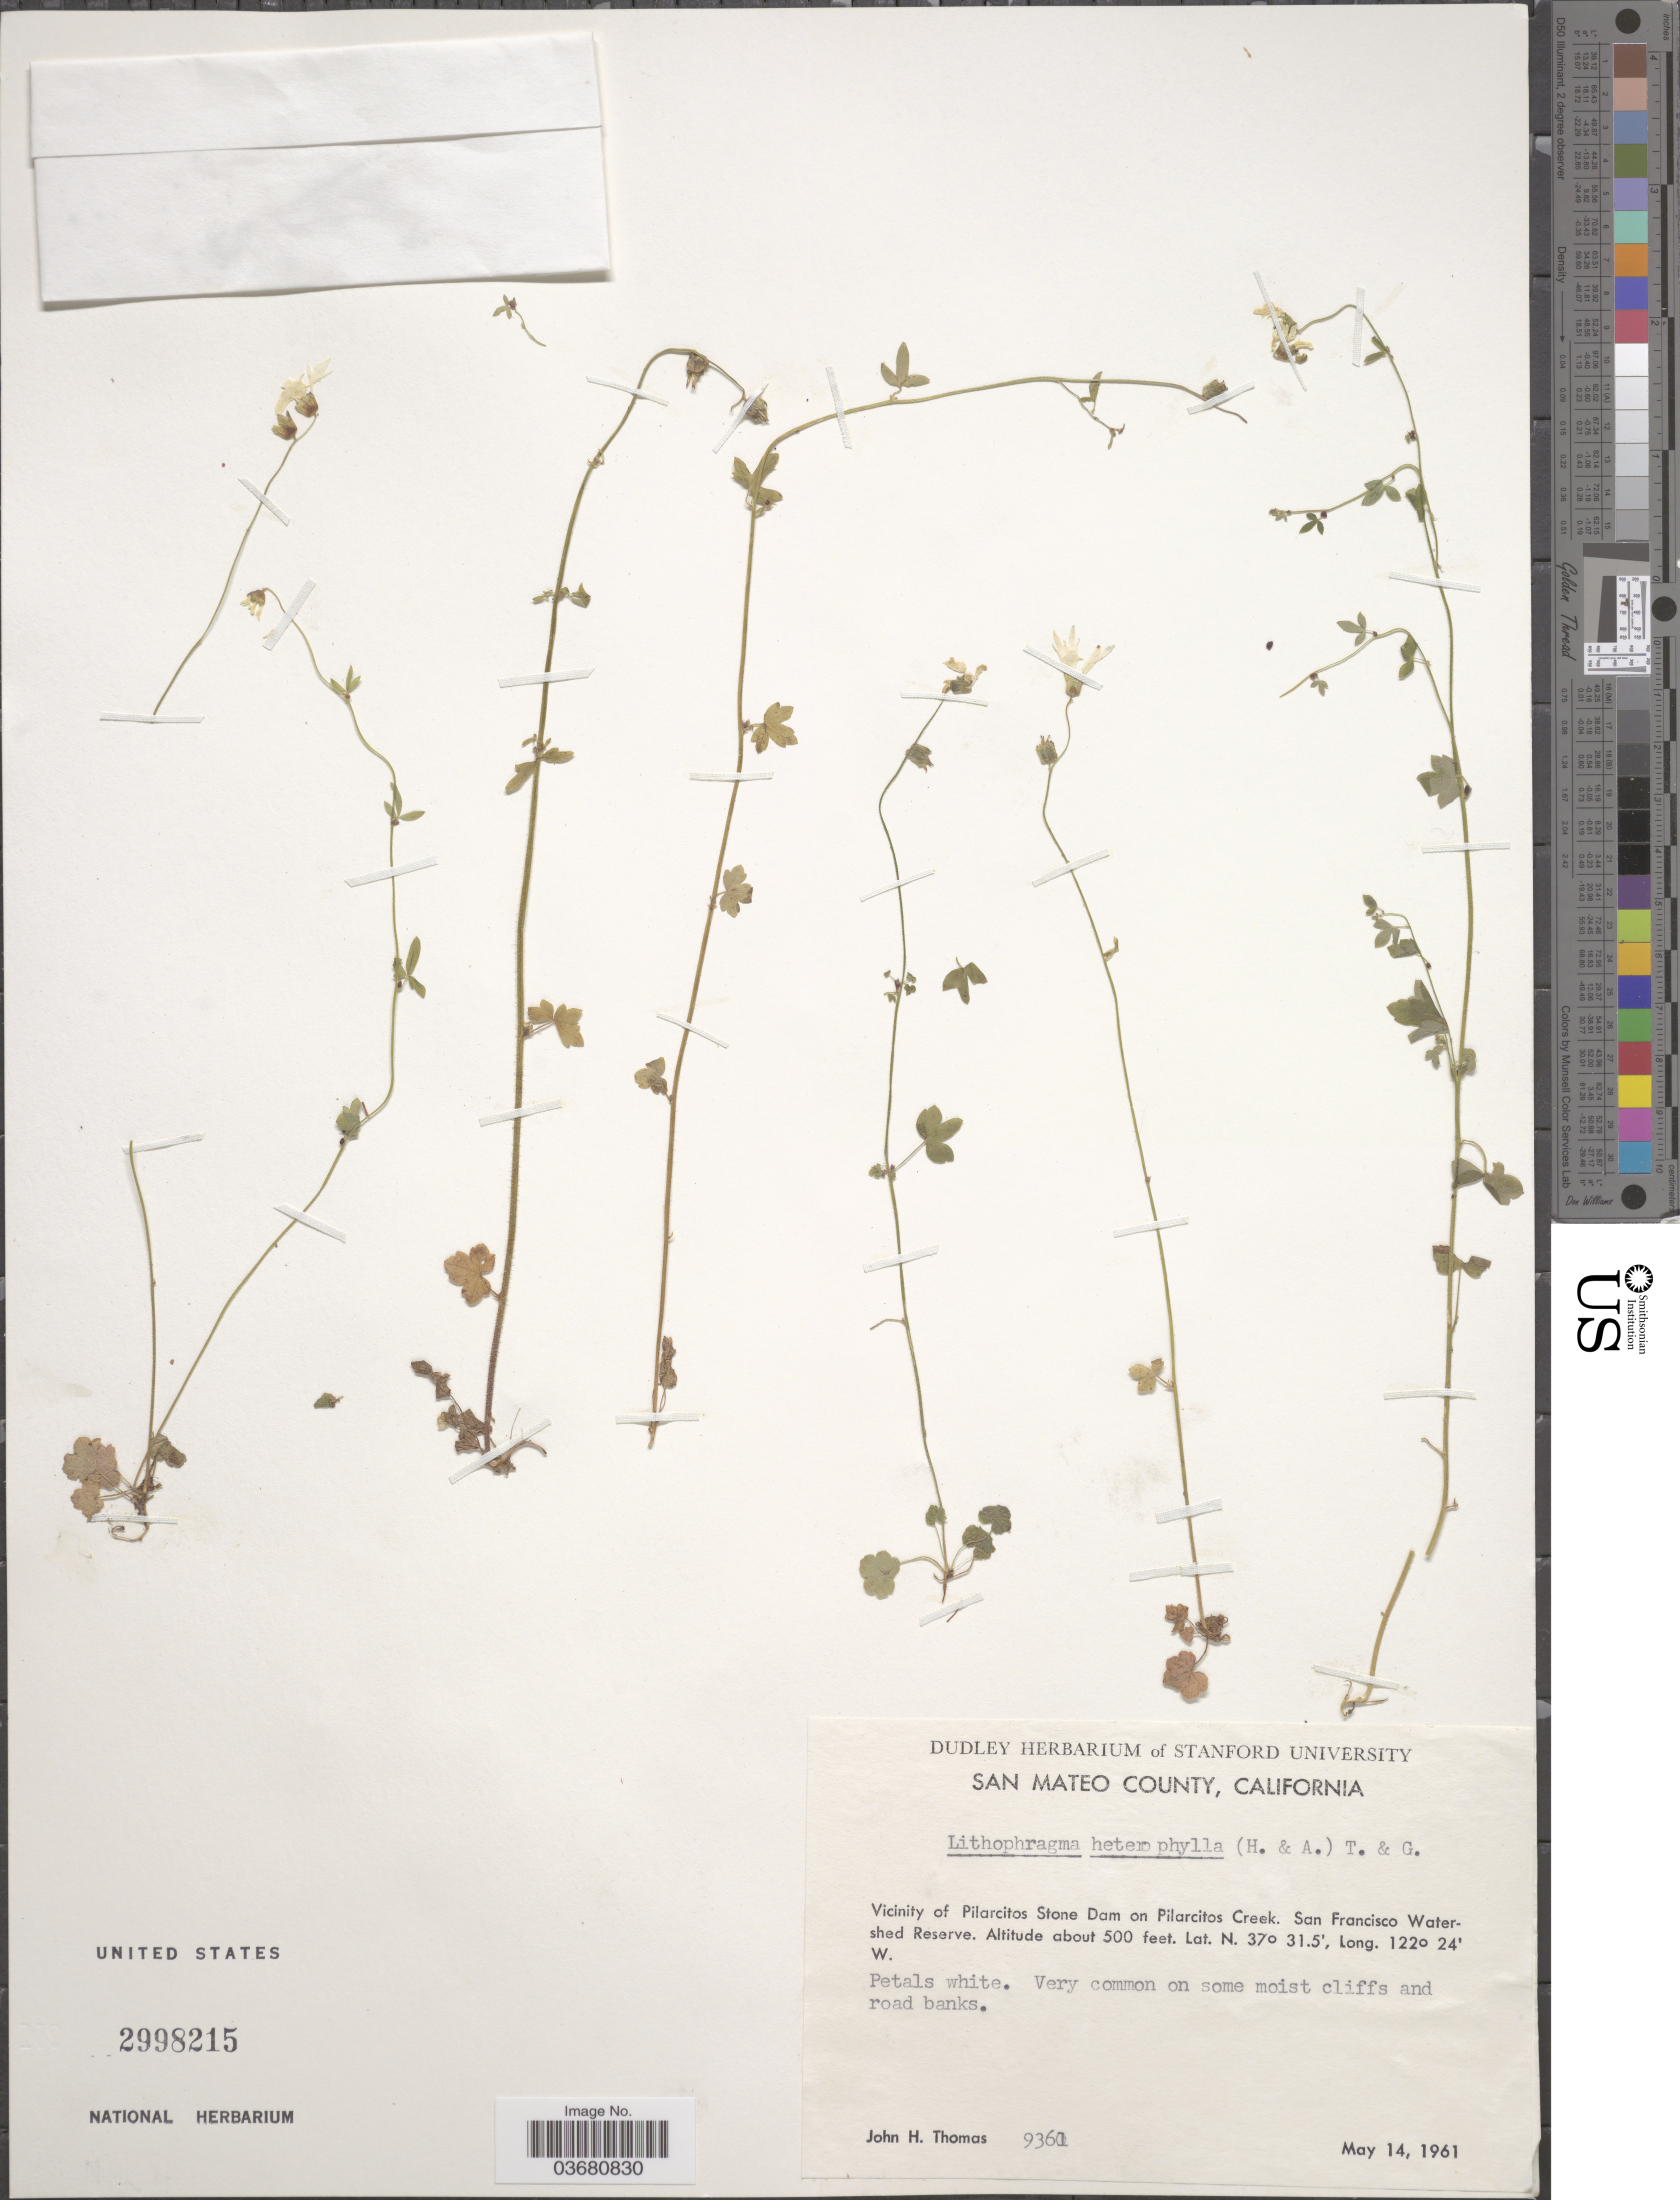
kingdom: Plantae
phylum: Tracheophyta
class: Magnoliopsida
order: Saxifragales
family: Saxifragaceae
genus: Lithophragma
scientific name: Lithophragma heterophyllum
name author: (Hook. & Arn.) Hook. & Arn.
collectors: J. H. Thomas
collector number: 9361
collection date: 1961-05-14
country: United States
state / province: California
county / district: San Mateo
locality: San Mateo County. Vicinity of Pilarcitos Stone Dam on Pilarcitos Creek. San Francisco Watershed Reserve. Very common on some moist cliffs and road banks.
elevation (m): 152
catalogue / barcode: US 2998215